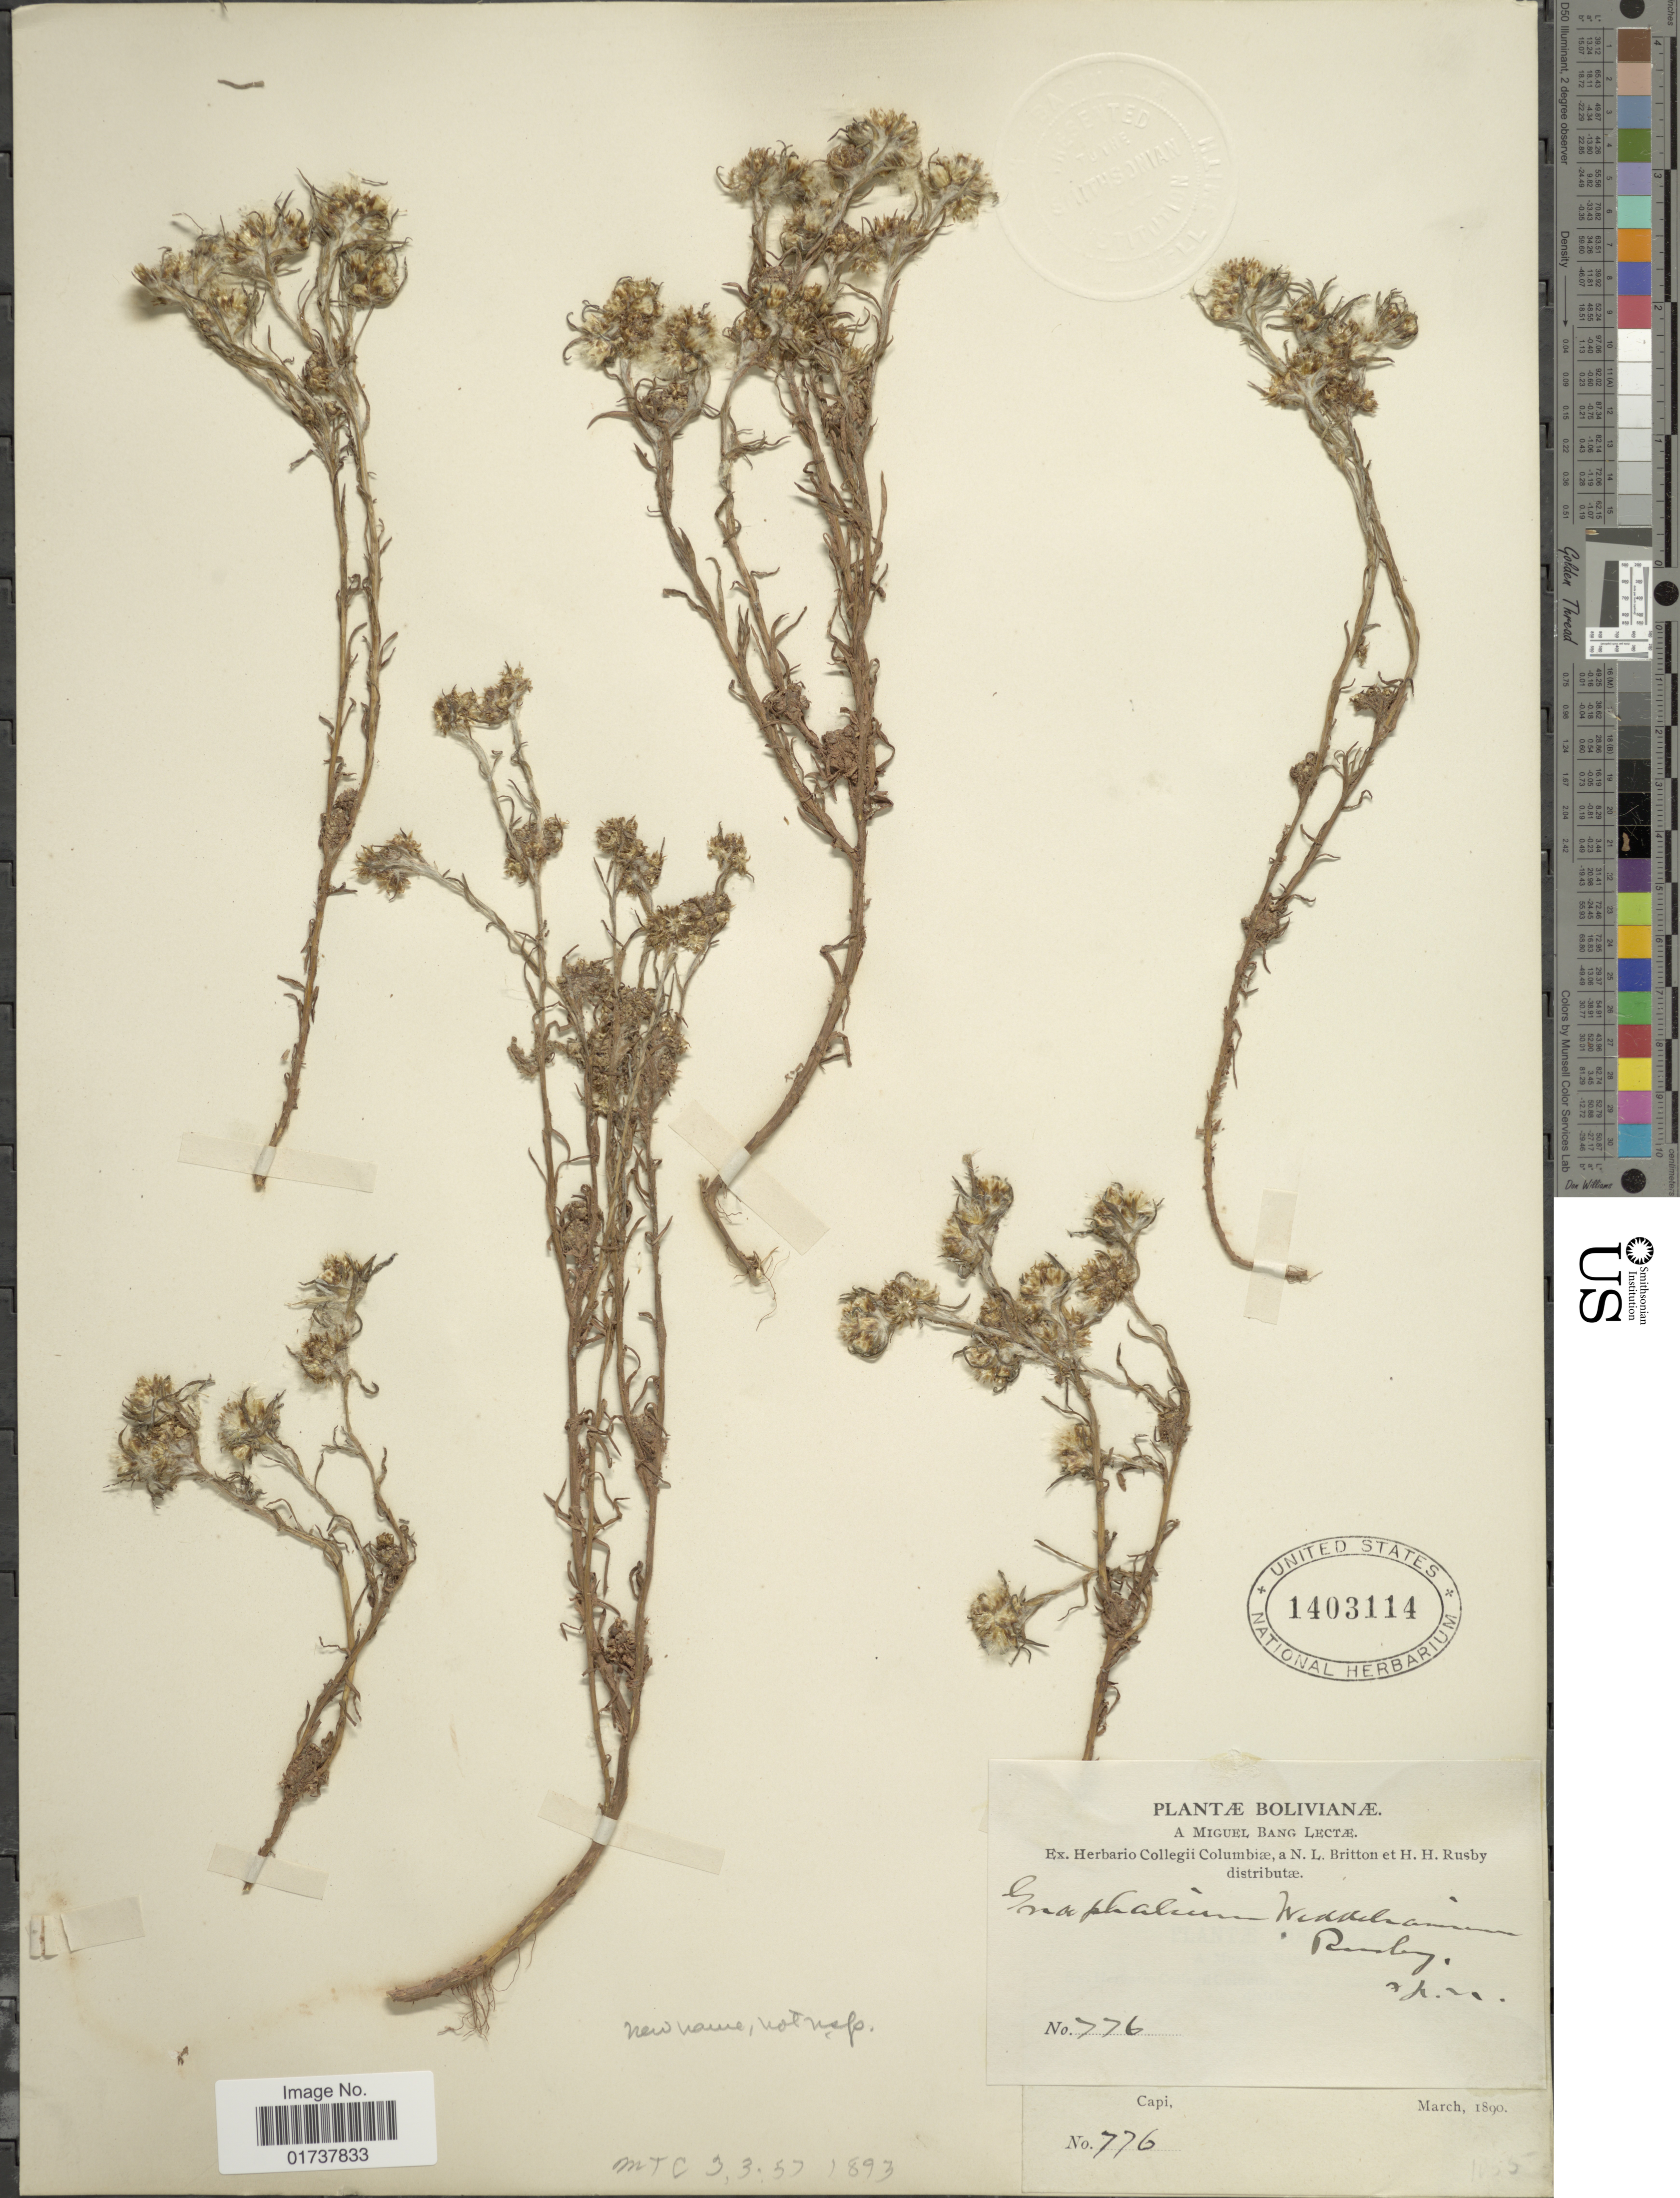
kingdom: Plantae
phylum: Tracheophyta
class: Magnoliopsida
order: Asterales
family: Asteraceae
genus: Stuckertiella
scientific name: Stuckertiella capitata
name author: (Wedd.) P. Beauv.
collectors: M. Bang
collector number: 776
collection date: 1890-03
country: Bolivia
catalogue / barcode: US 1403114